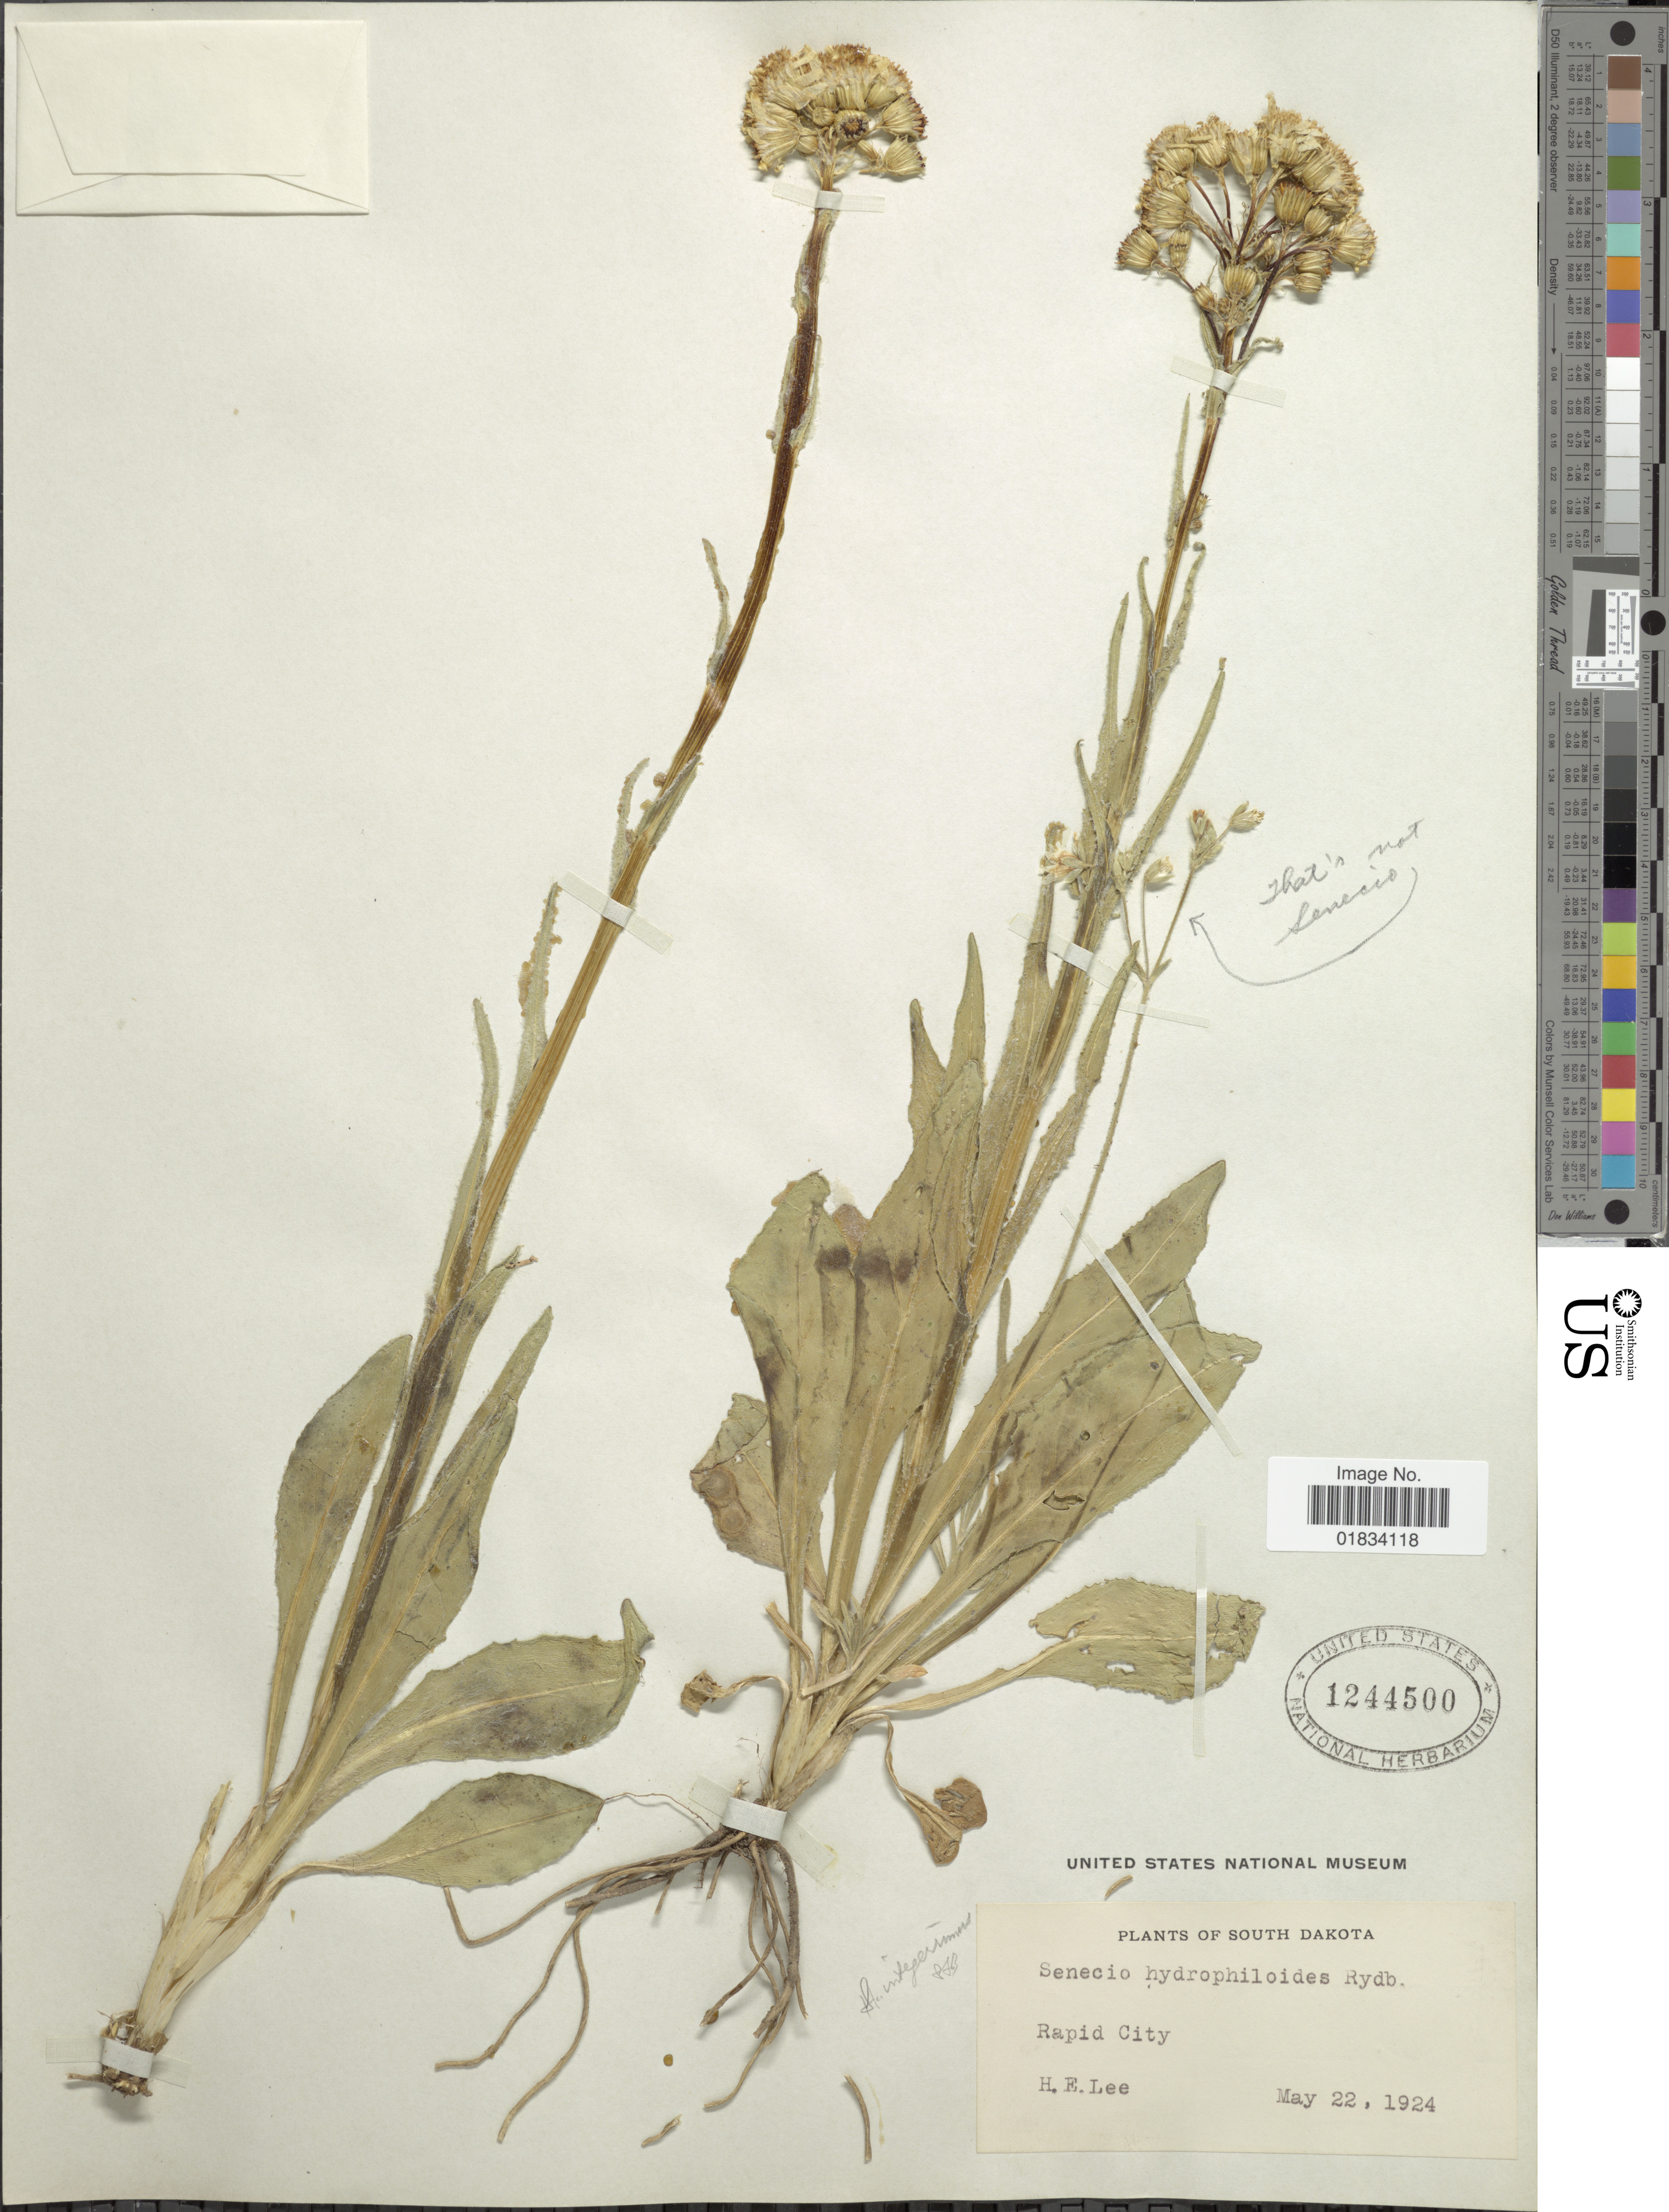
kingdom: Plantae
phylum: Tracheophyta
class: Magnoliopsida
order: Asterales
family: Asteraceae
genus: Senecio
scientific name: Senecio integerrimus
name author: Nutt.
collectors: H. Lee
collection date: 1924-05-22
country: United States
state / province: South Dakota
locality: Rapid City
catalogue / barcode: US 1244500